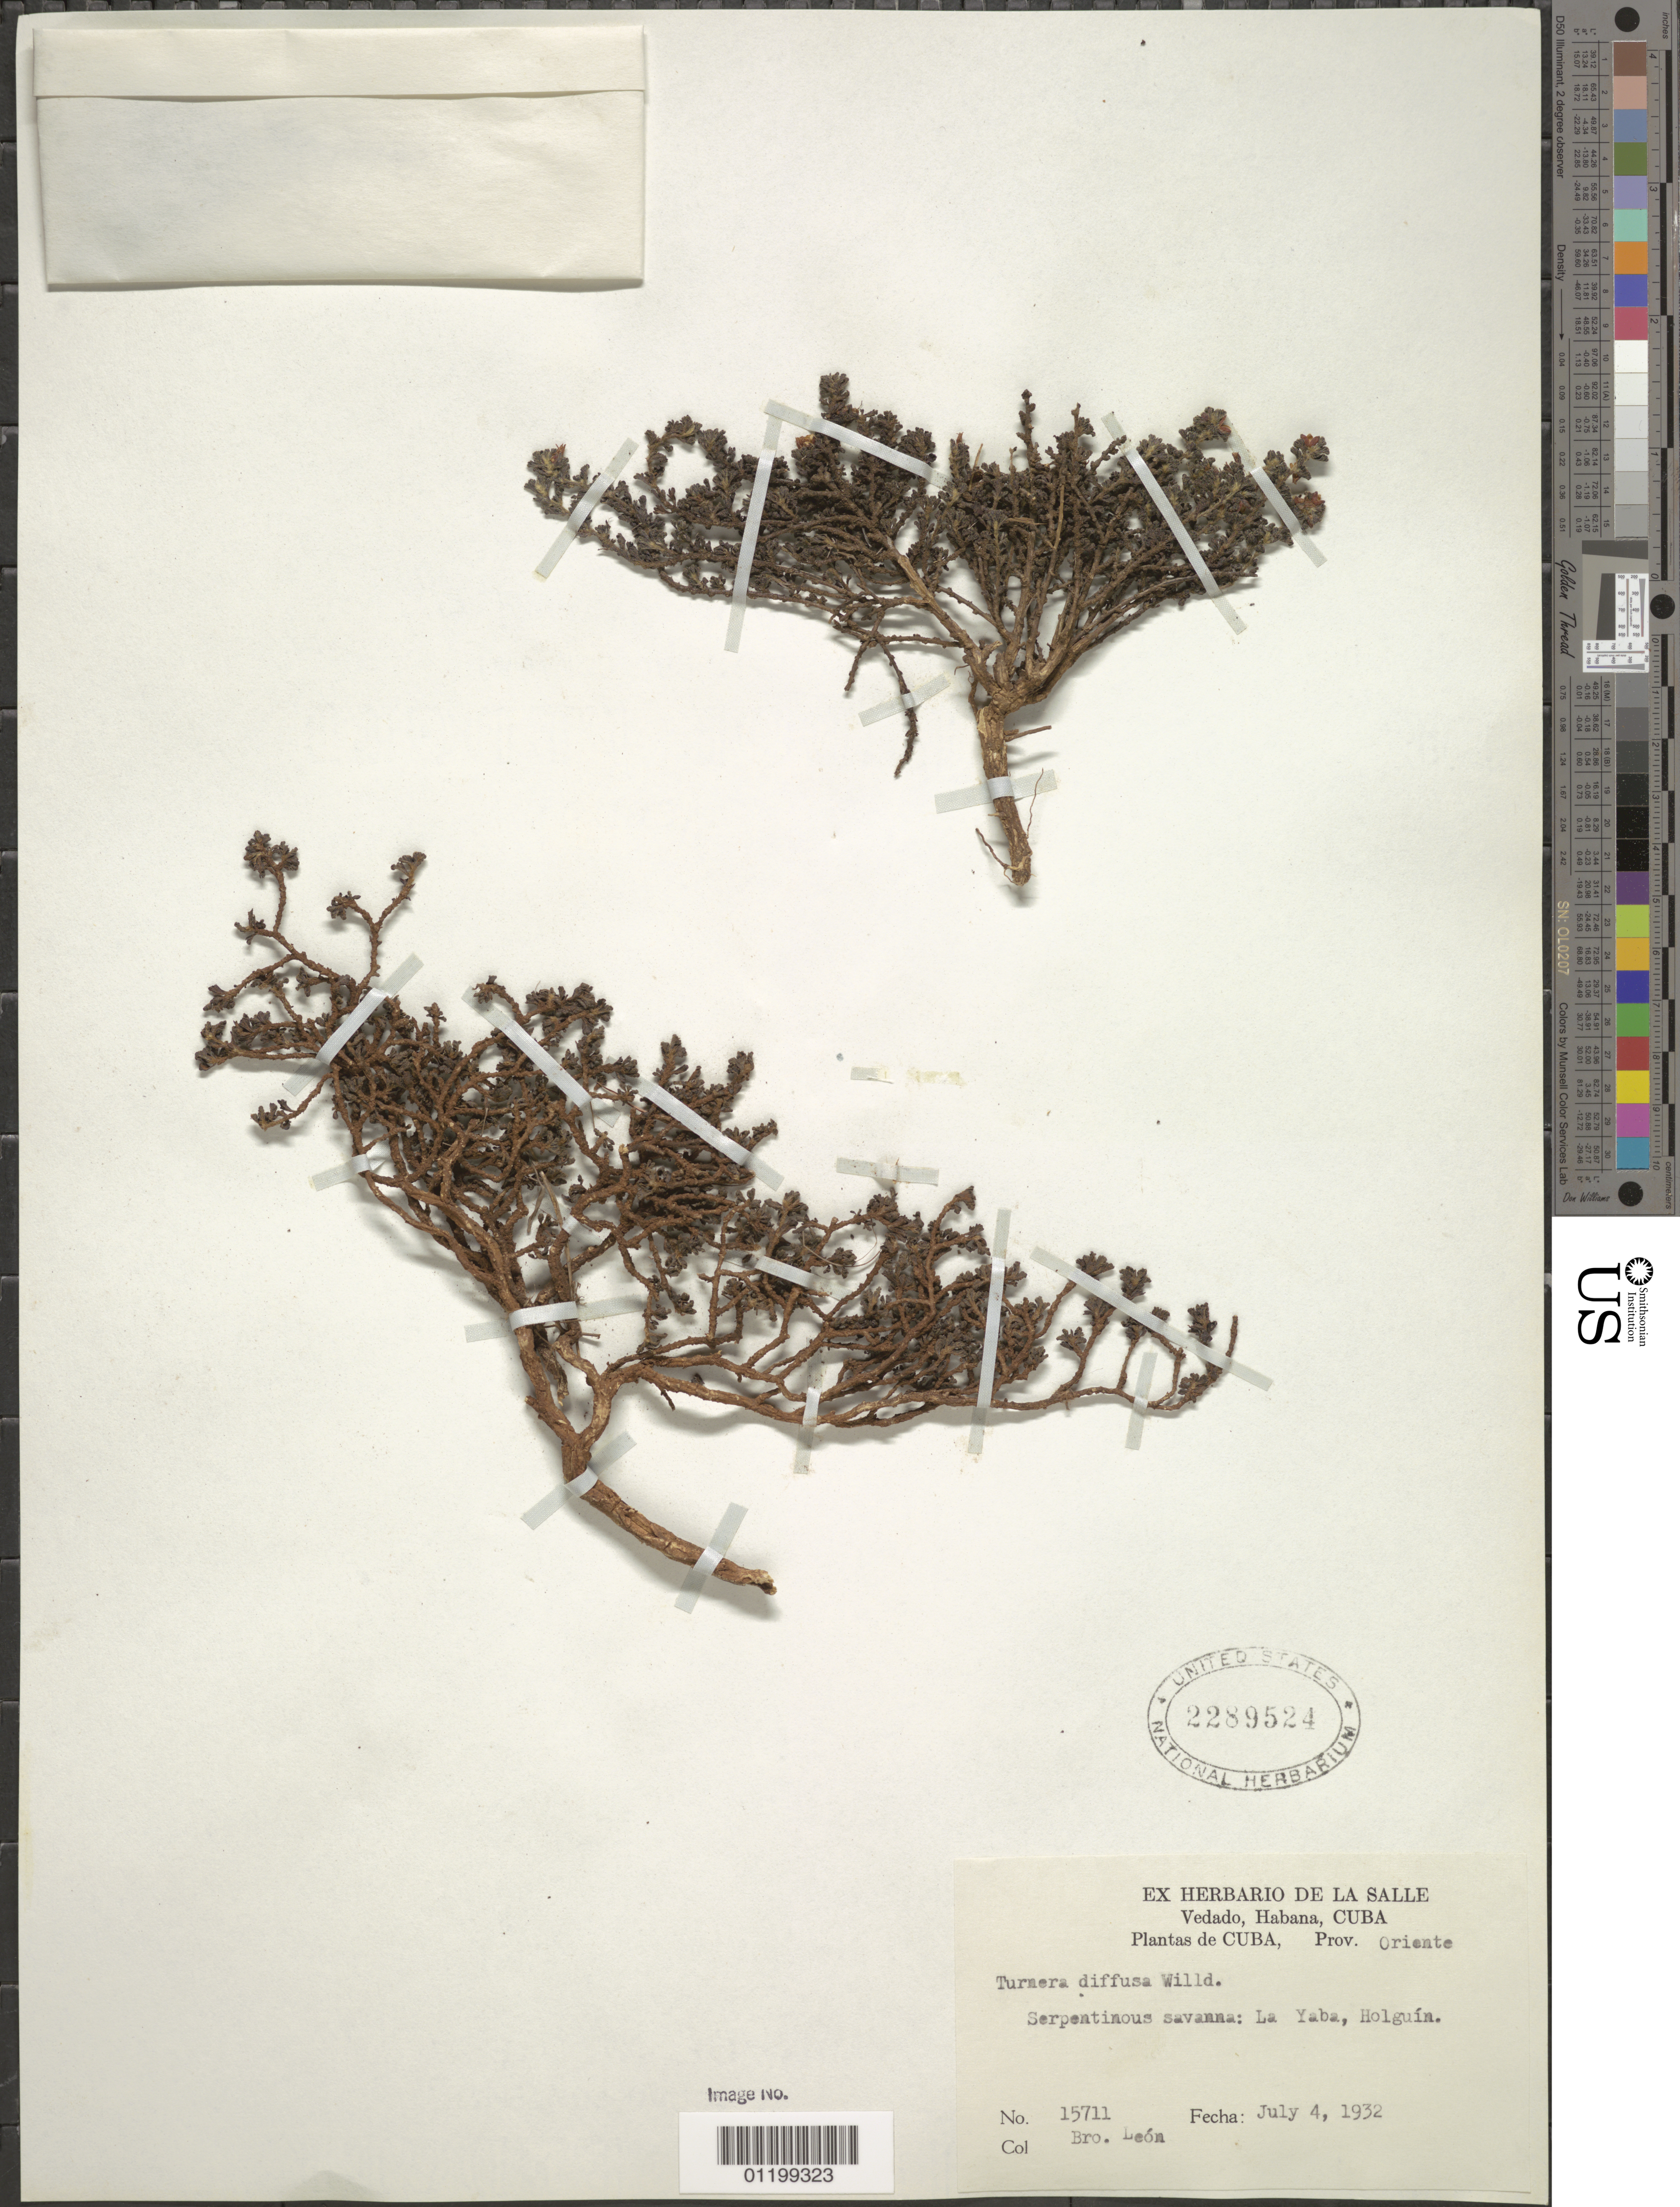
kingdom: Plantae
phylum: Tracheophyta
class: Magnoliopsida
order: Malpighiales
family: Turneraceae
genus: Turnera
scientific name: Turnera diffusa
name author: Willd. ex Schult.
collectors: Bro. León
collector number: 15711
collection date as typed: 04 Jul 1932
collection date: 1932-07-04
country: Cuba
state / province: Holguín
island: Cuba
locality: Serpentine savanna: La Yaba, Holguin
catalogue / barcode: US 2289524